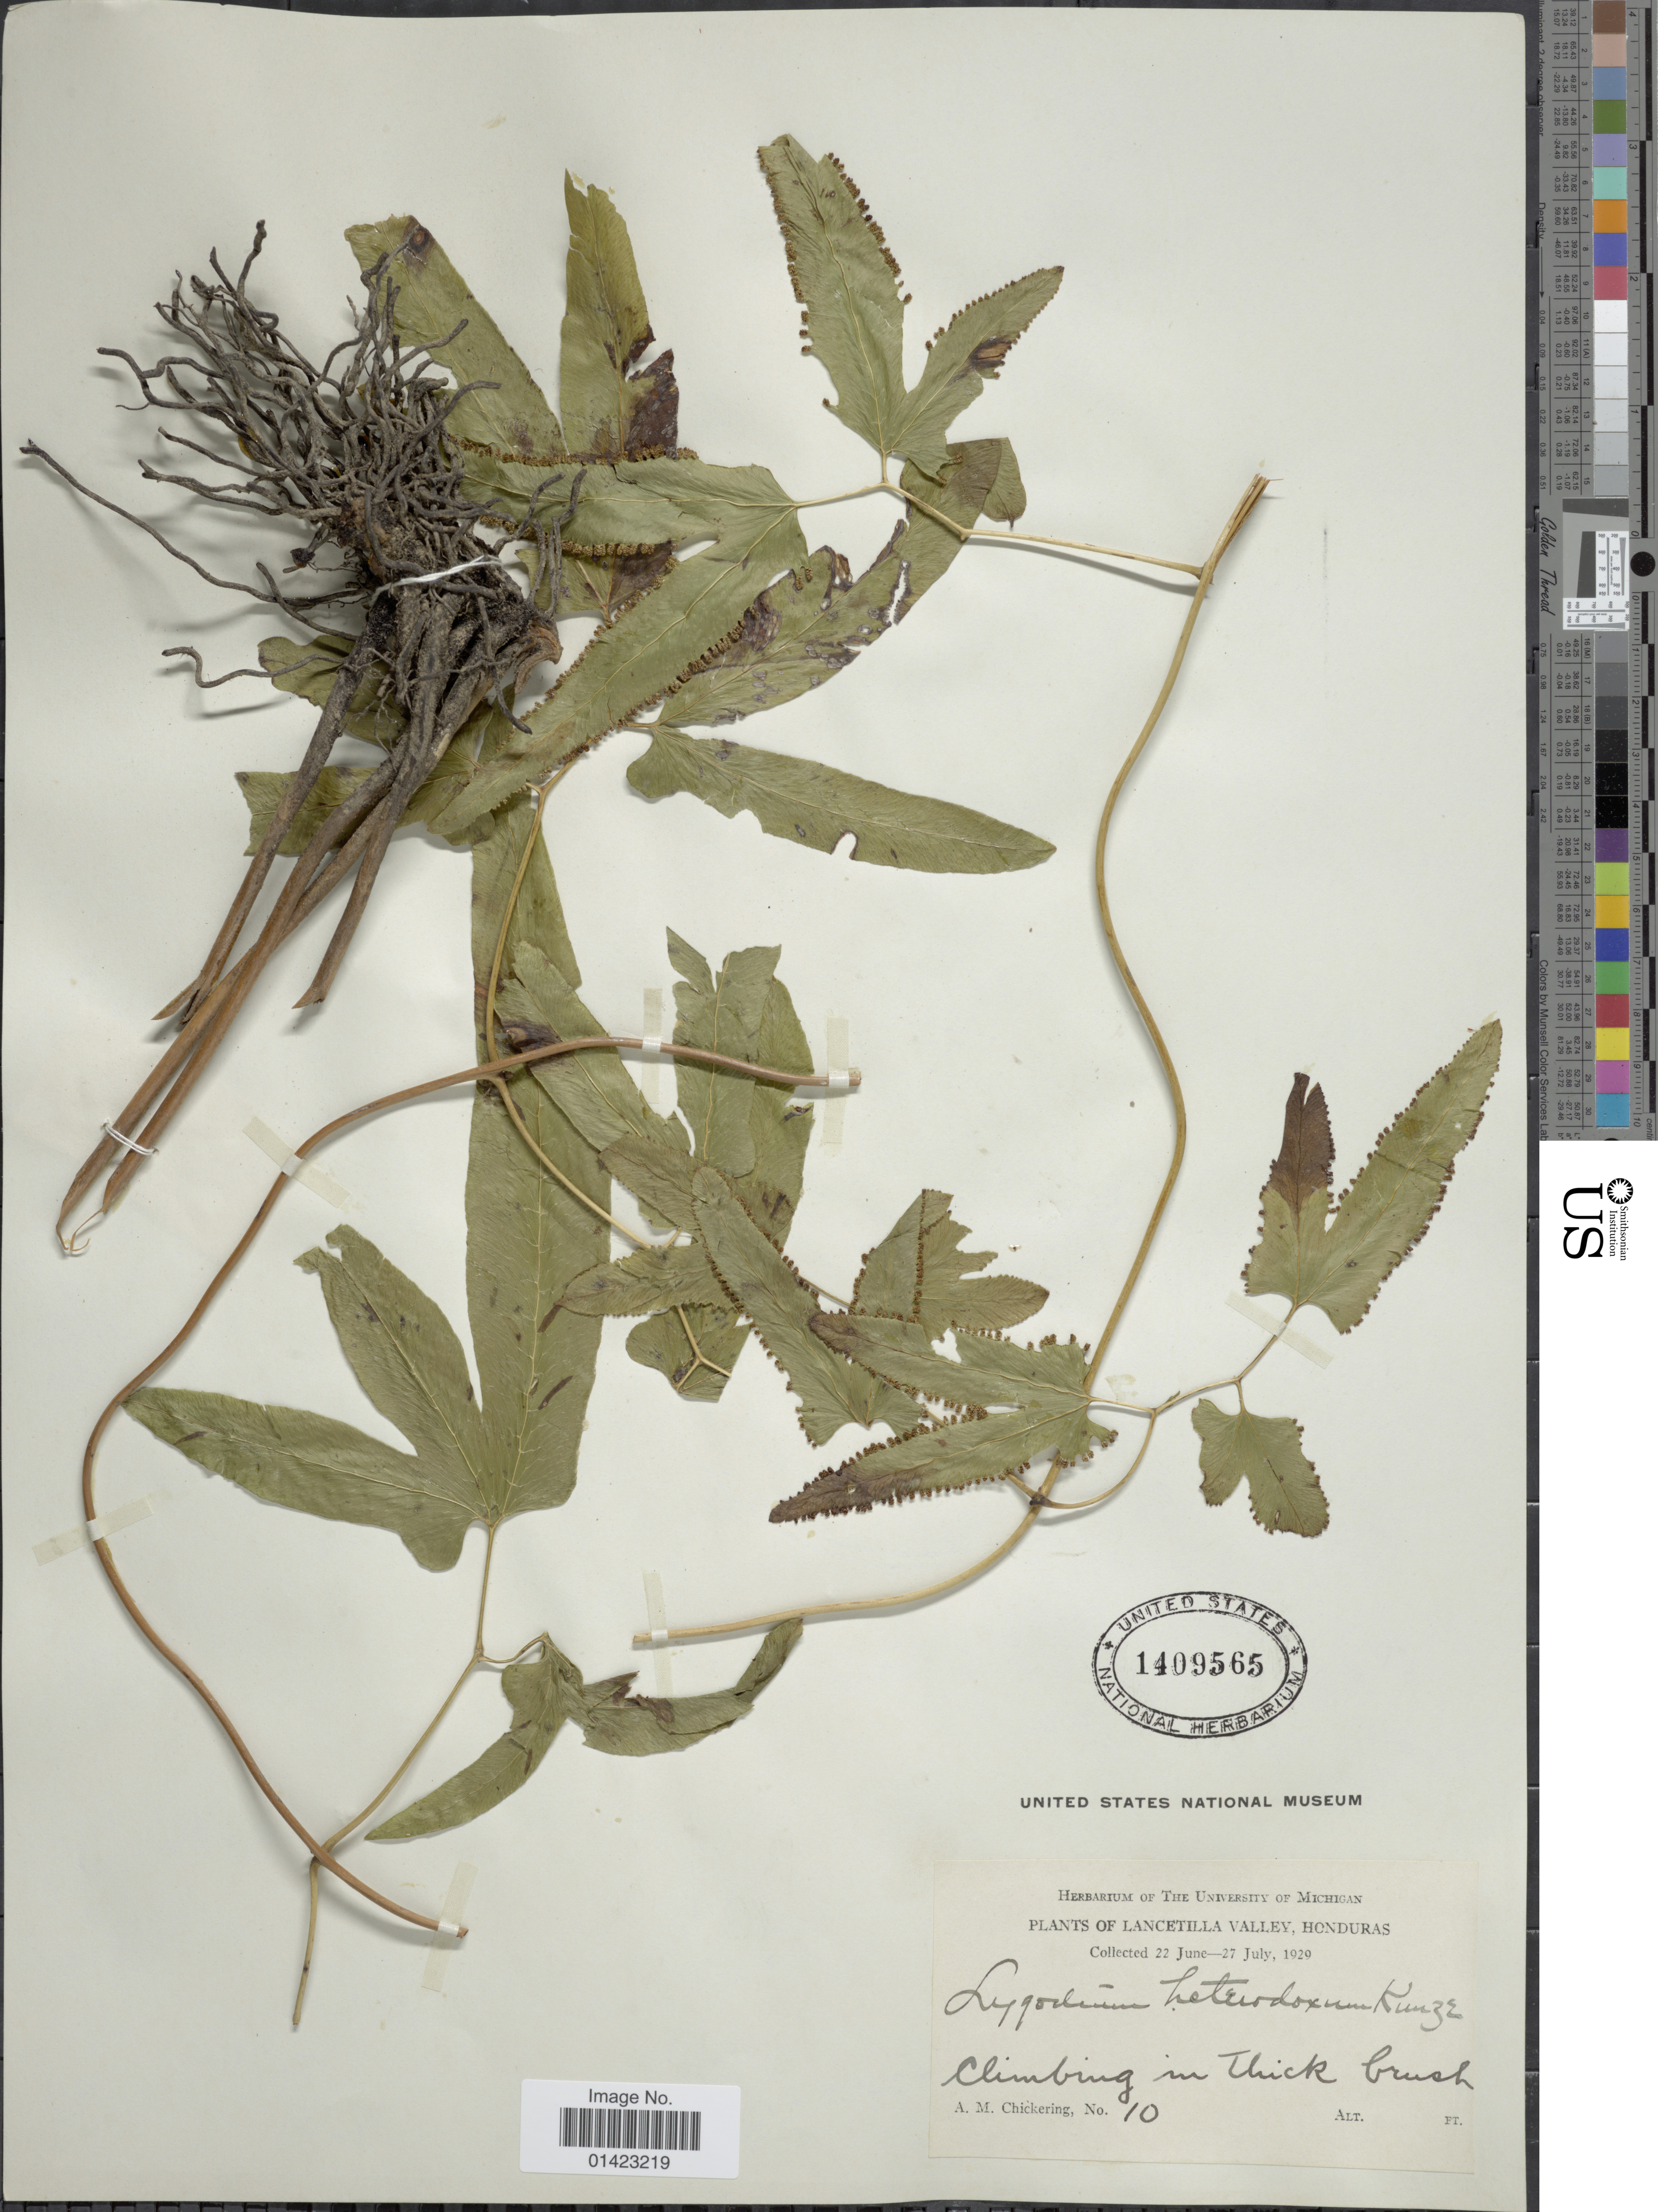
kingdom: Plantae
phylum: Tracheophyta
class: Polypodiopsida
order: Schizaeales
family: Lygodiaceae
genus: Lygodium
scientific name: Lygodium heterodoxum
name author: Kunze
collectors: A. Chickering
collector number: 10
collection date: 1929-06-22/1929-07-27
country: Honduras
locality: Lancetilla valley, Honduras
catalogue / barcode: US 1409565